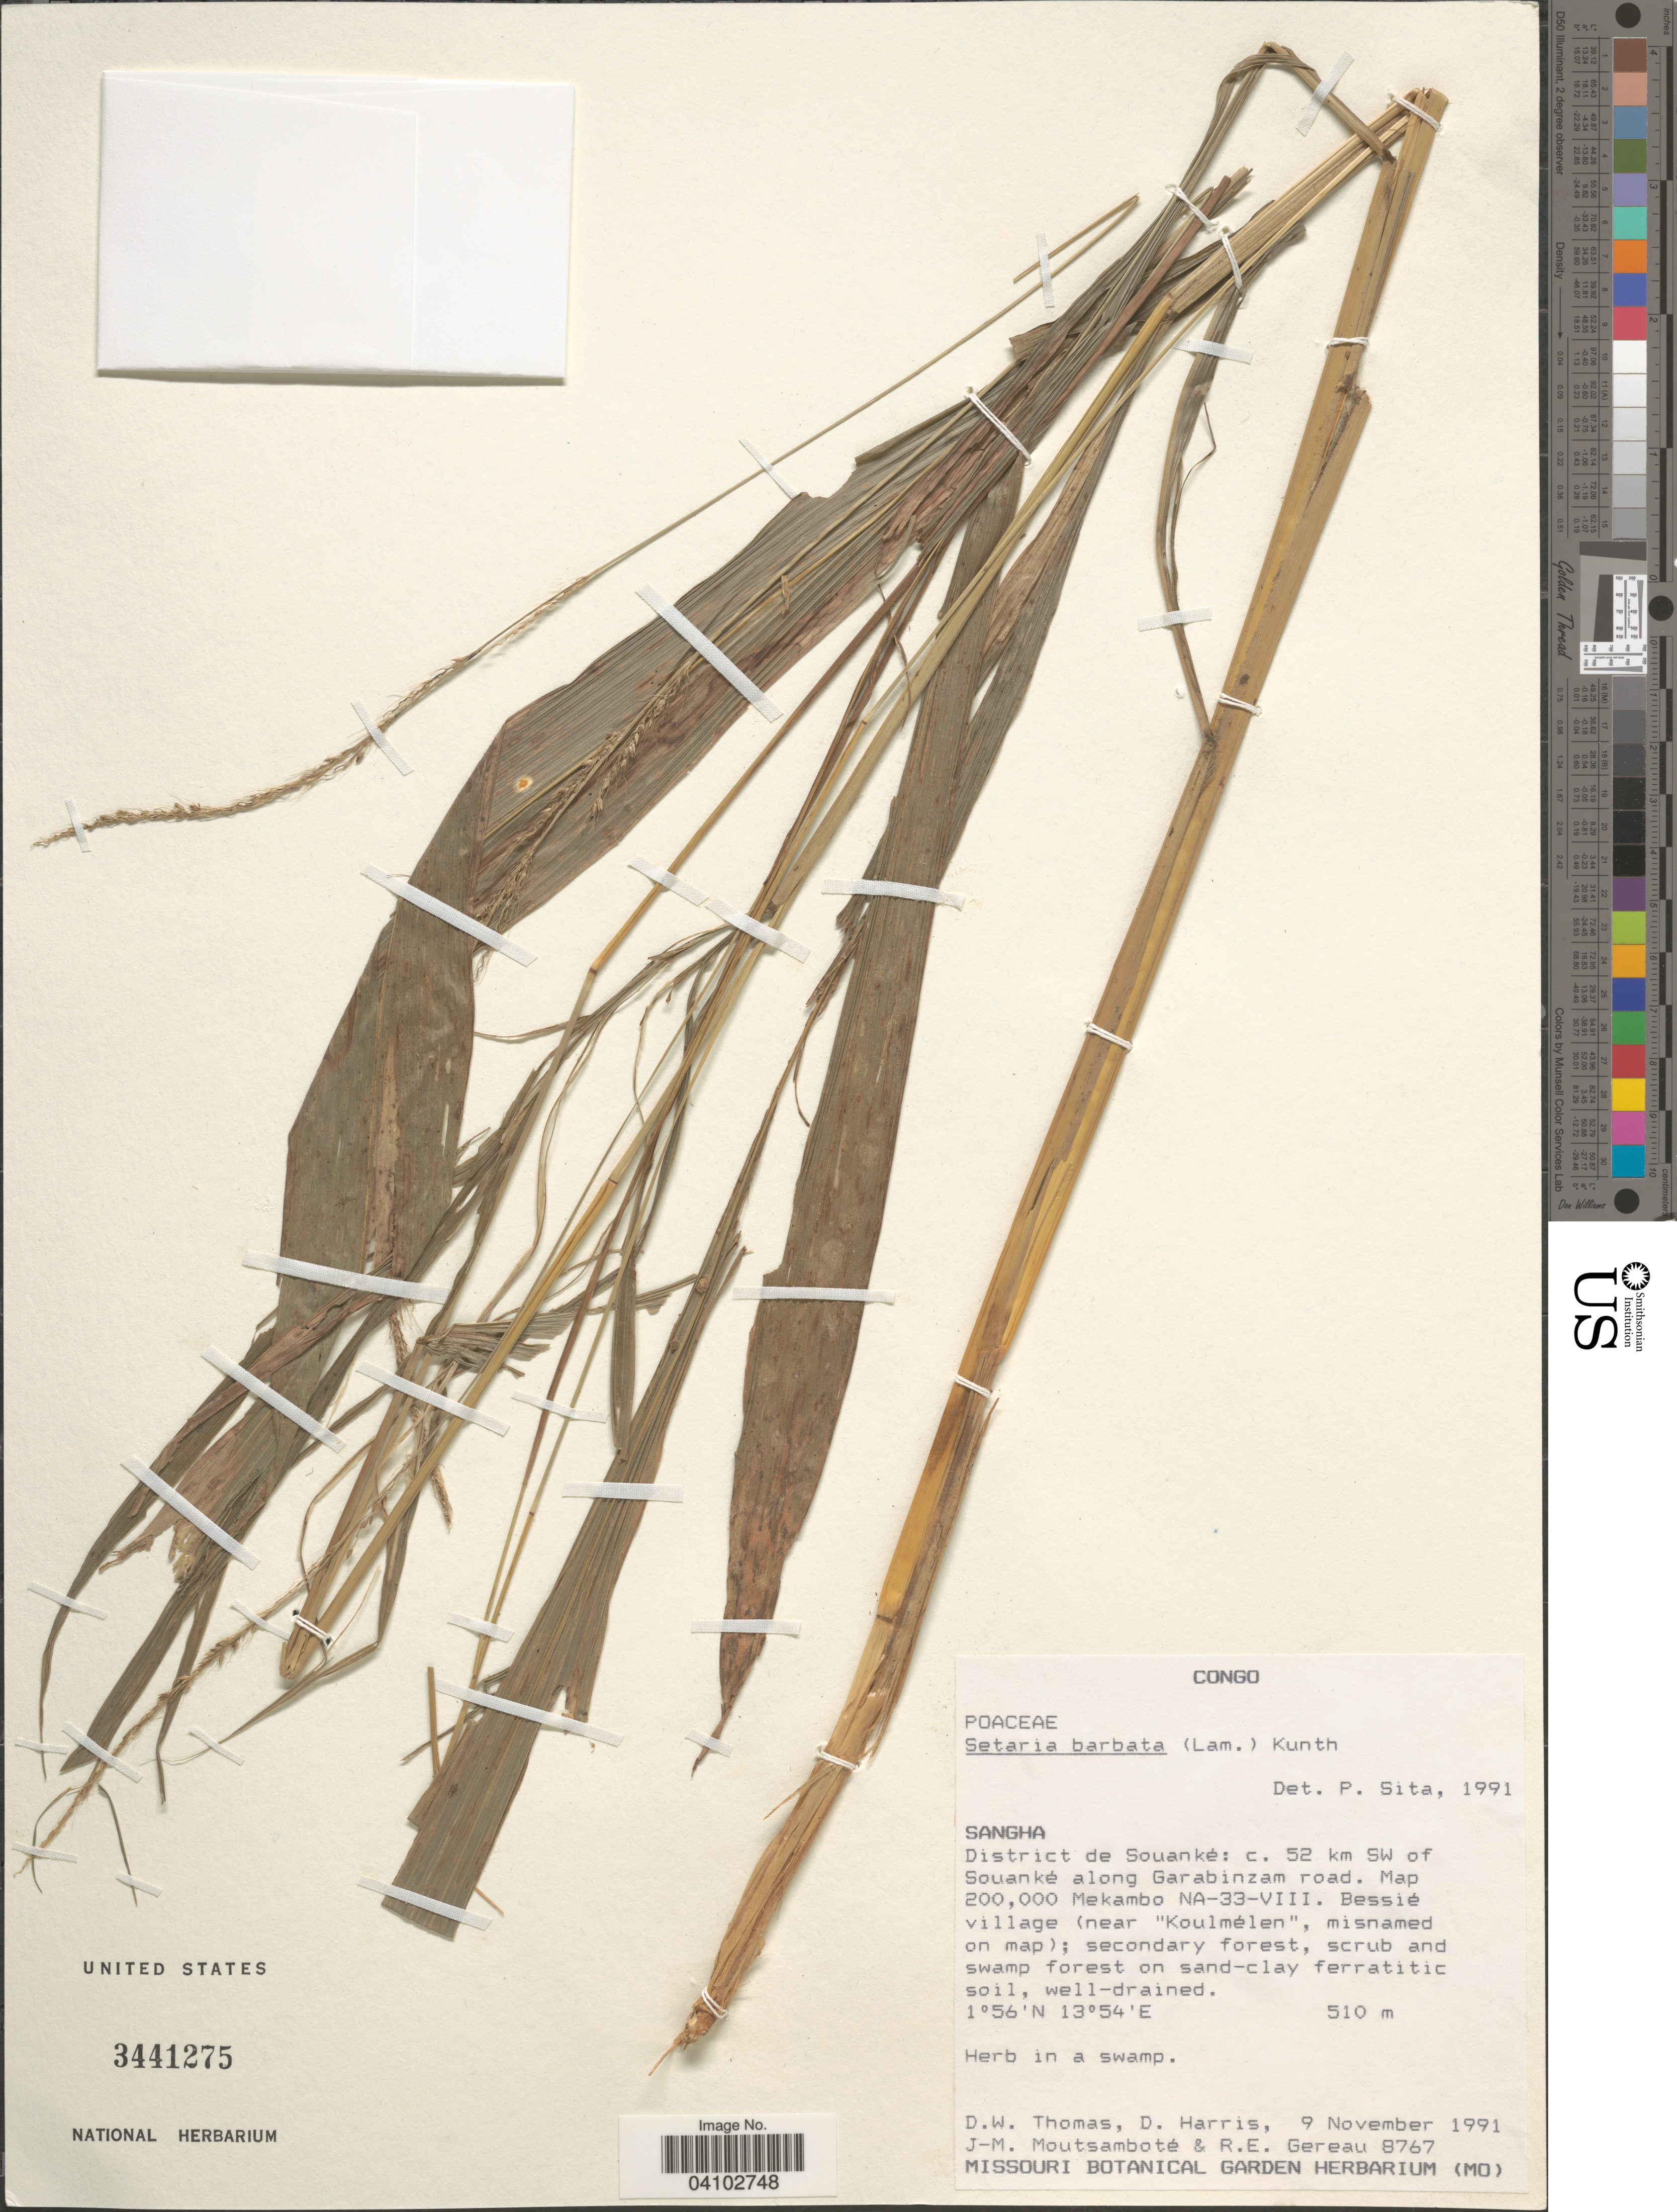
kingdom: Plantae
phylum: Tracheophyta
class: Liliopsida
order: Poales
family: Poaceae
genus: Setaria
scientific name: Setaria barbata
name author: (Lam.) Kunth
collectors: D. W. Thomas, D. Harris, J. Moutsambote & R. Gereau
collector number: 8767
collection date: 1991-11-09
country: Congo, Republic of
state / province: Sangha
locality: District de Souanké: c. 52 km SW of Souanké along Garabinzam road. Map 200,000 Mekambo NA-33-VIII. Bessié village (near "Koulmélen", misnamed on map).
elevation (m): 510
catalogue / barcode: US 3441275